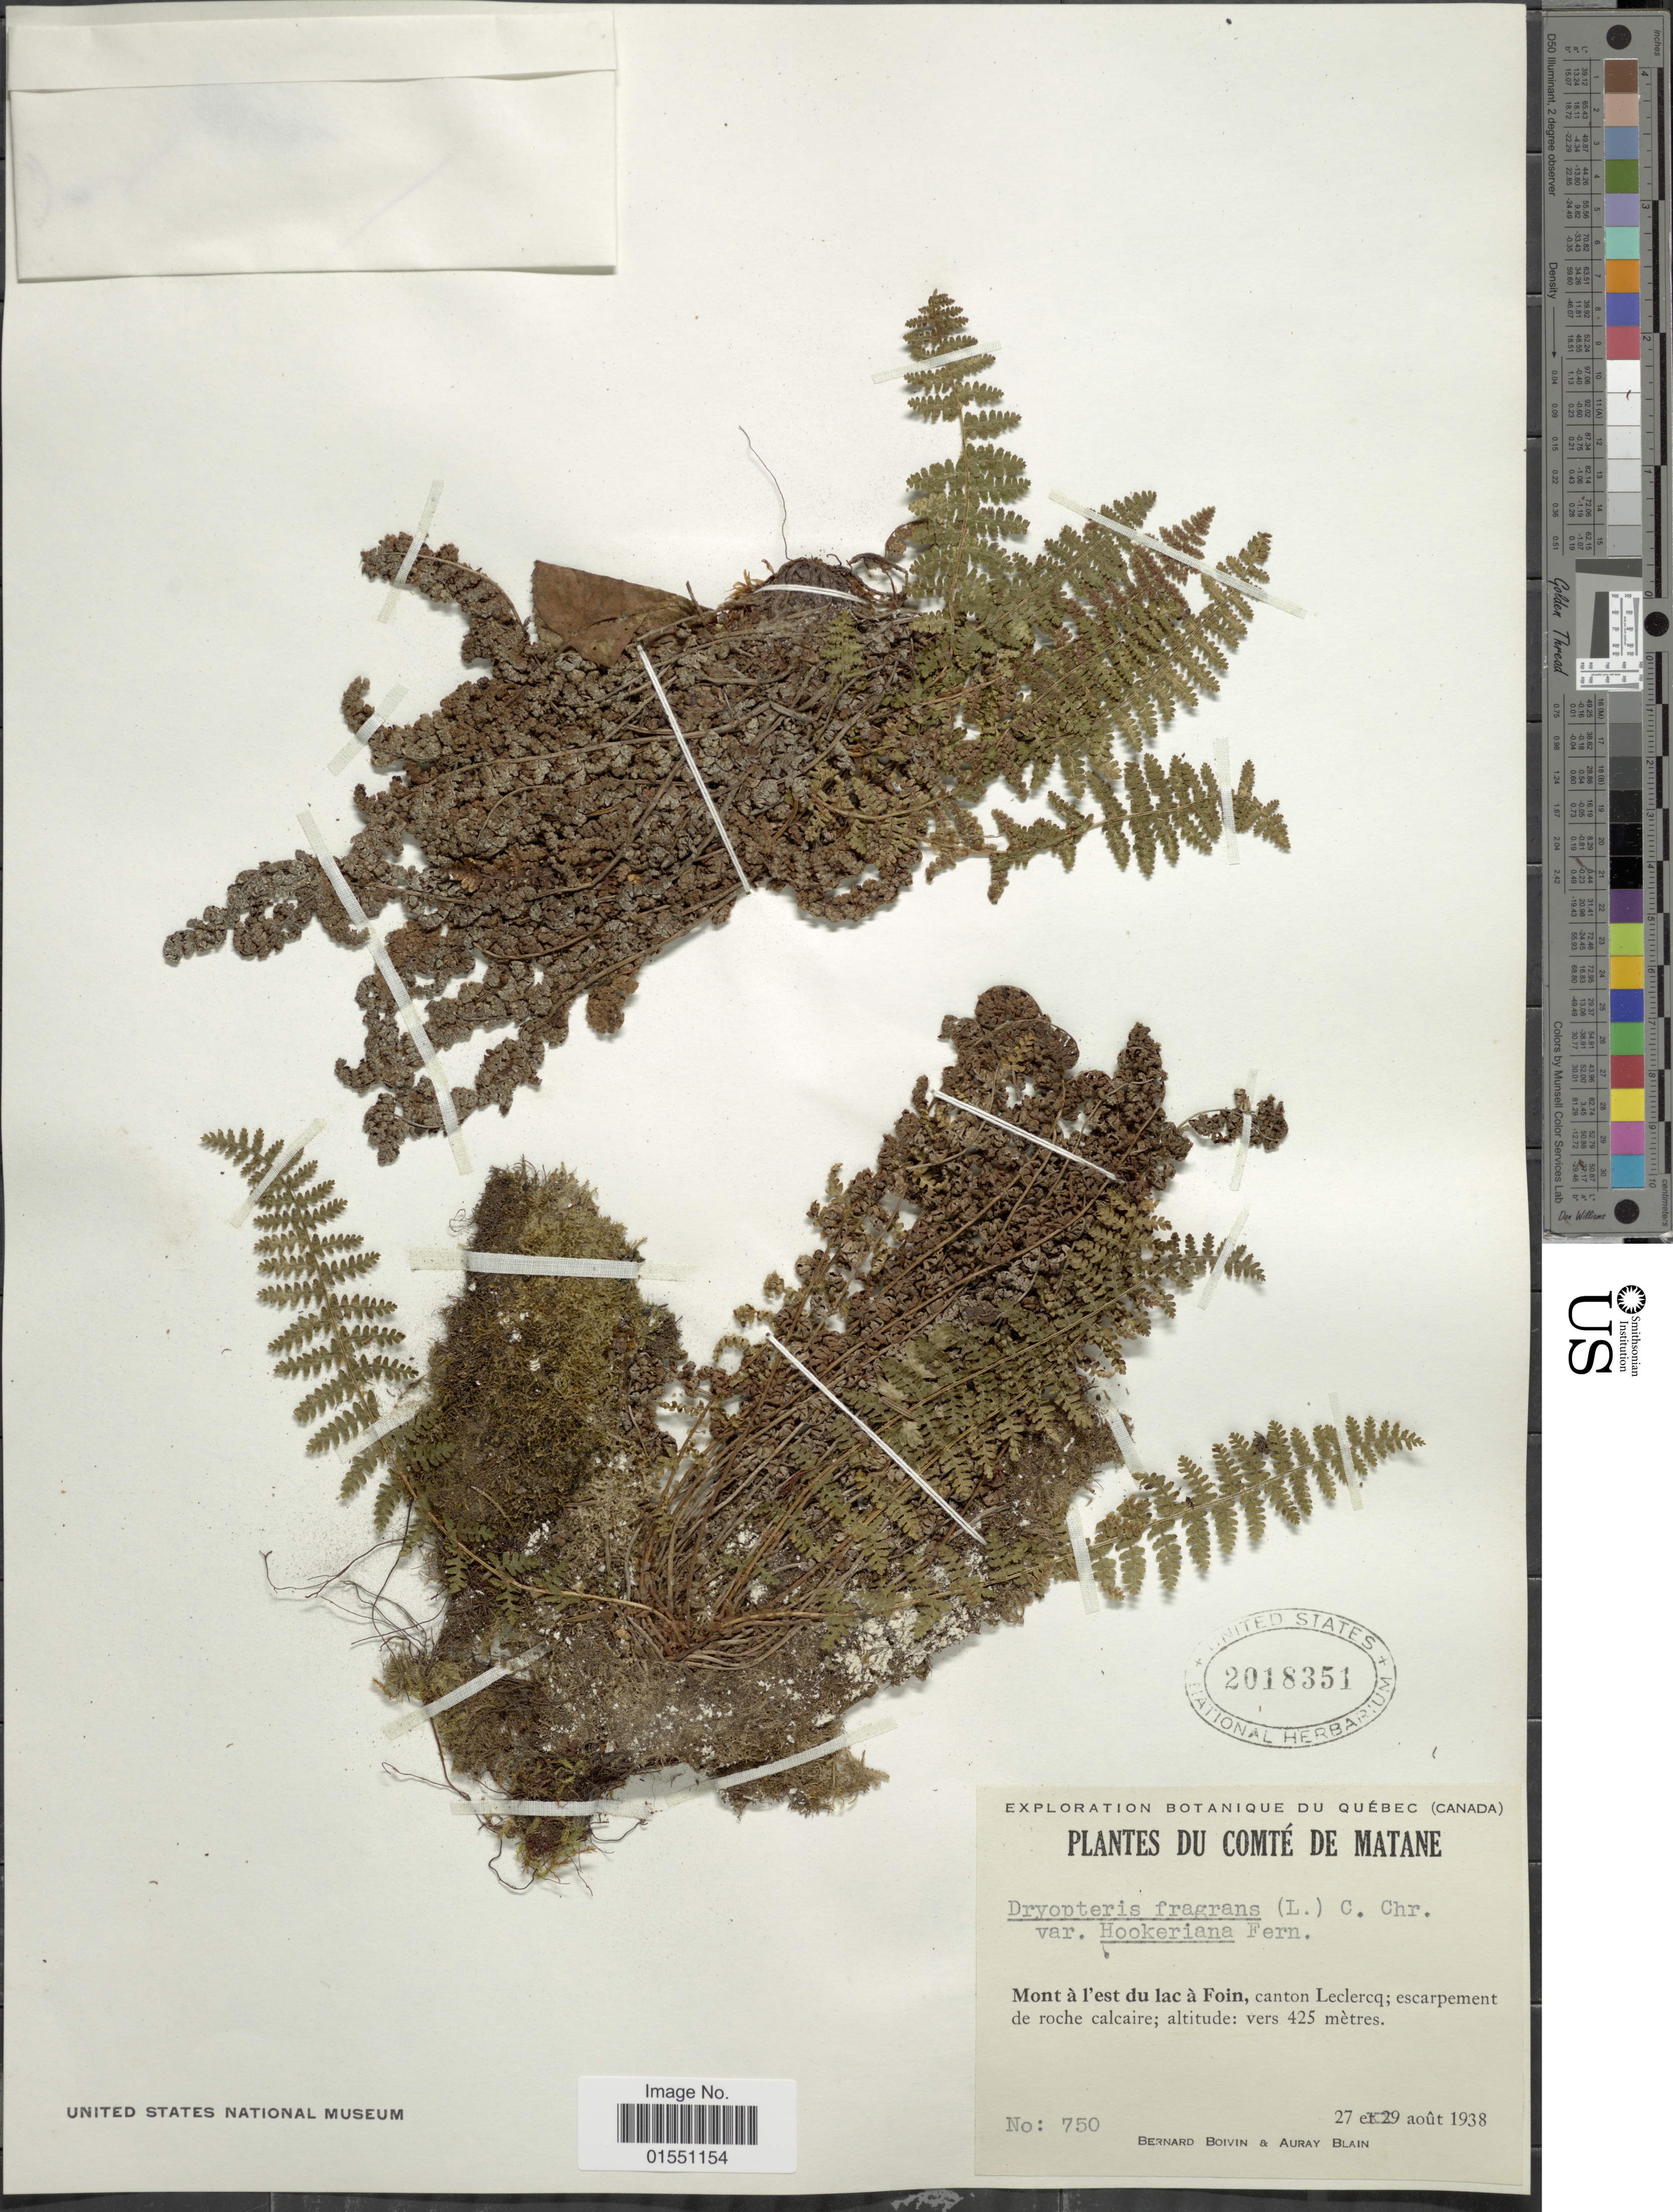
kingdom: Plantae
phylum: Tracheophyta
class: Polypodiopsida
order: Polypodiales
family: Dryopteridaceae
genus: Dryopteris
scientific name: Dryopteris fragrans var. hookeriana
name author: A. Prince ex Weath.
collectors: J. R. B. Boivin & A. Blain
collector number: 750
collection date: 1938-08-27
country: Canada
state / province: Quebec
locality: Comté de Matane. Mont à l'est du lac à Foin, canton Leclercq; escarpement de roche calcaire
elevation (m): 425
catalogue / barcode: US 2018351